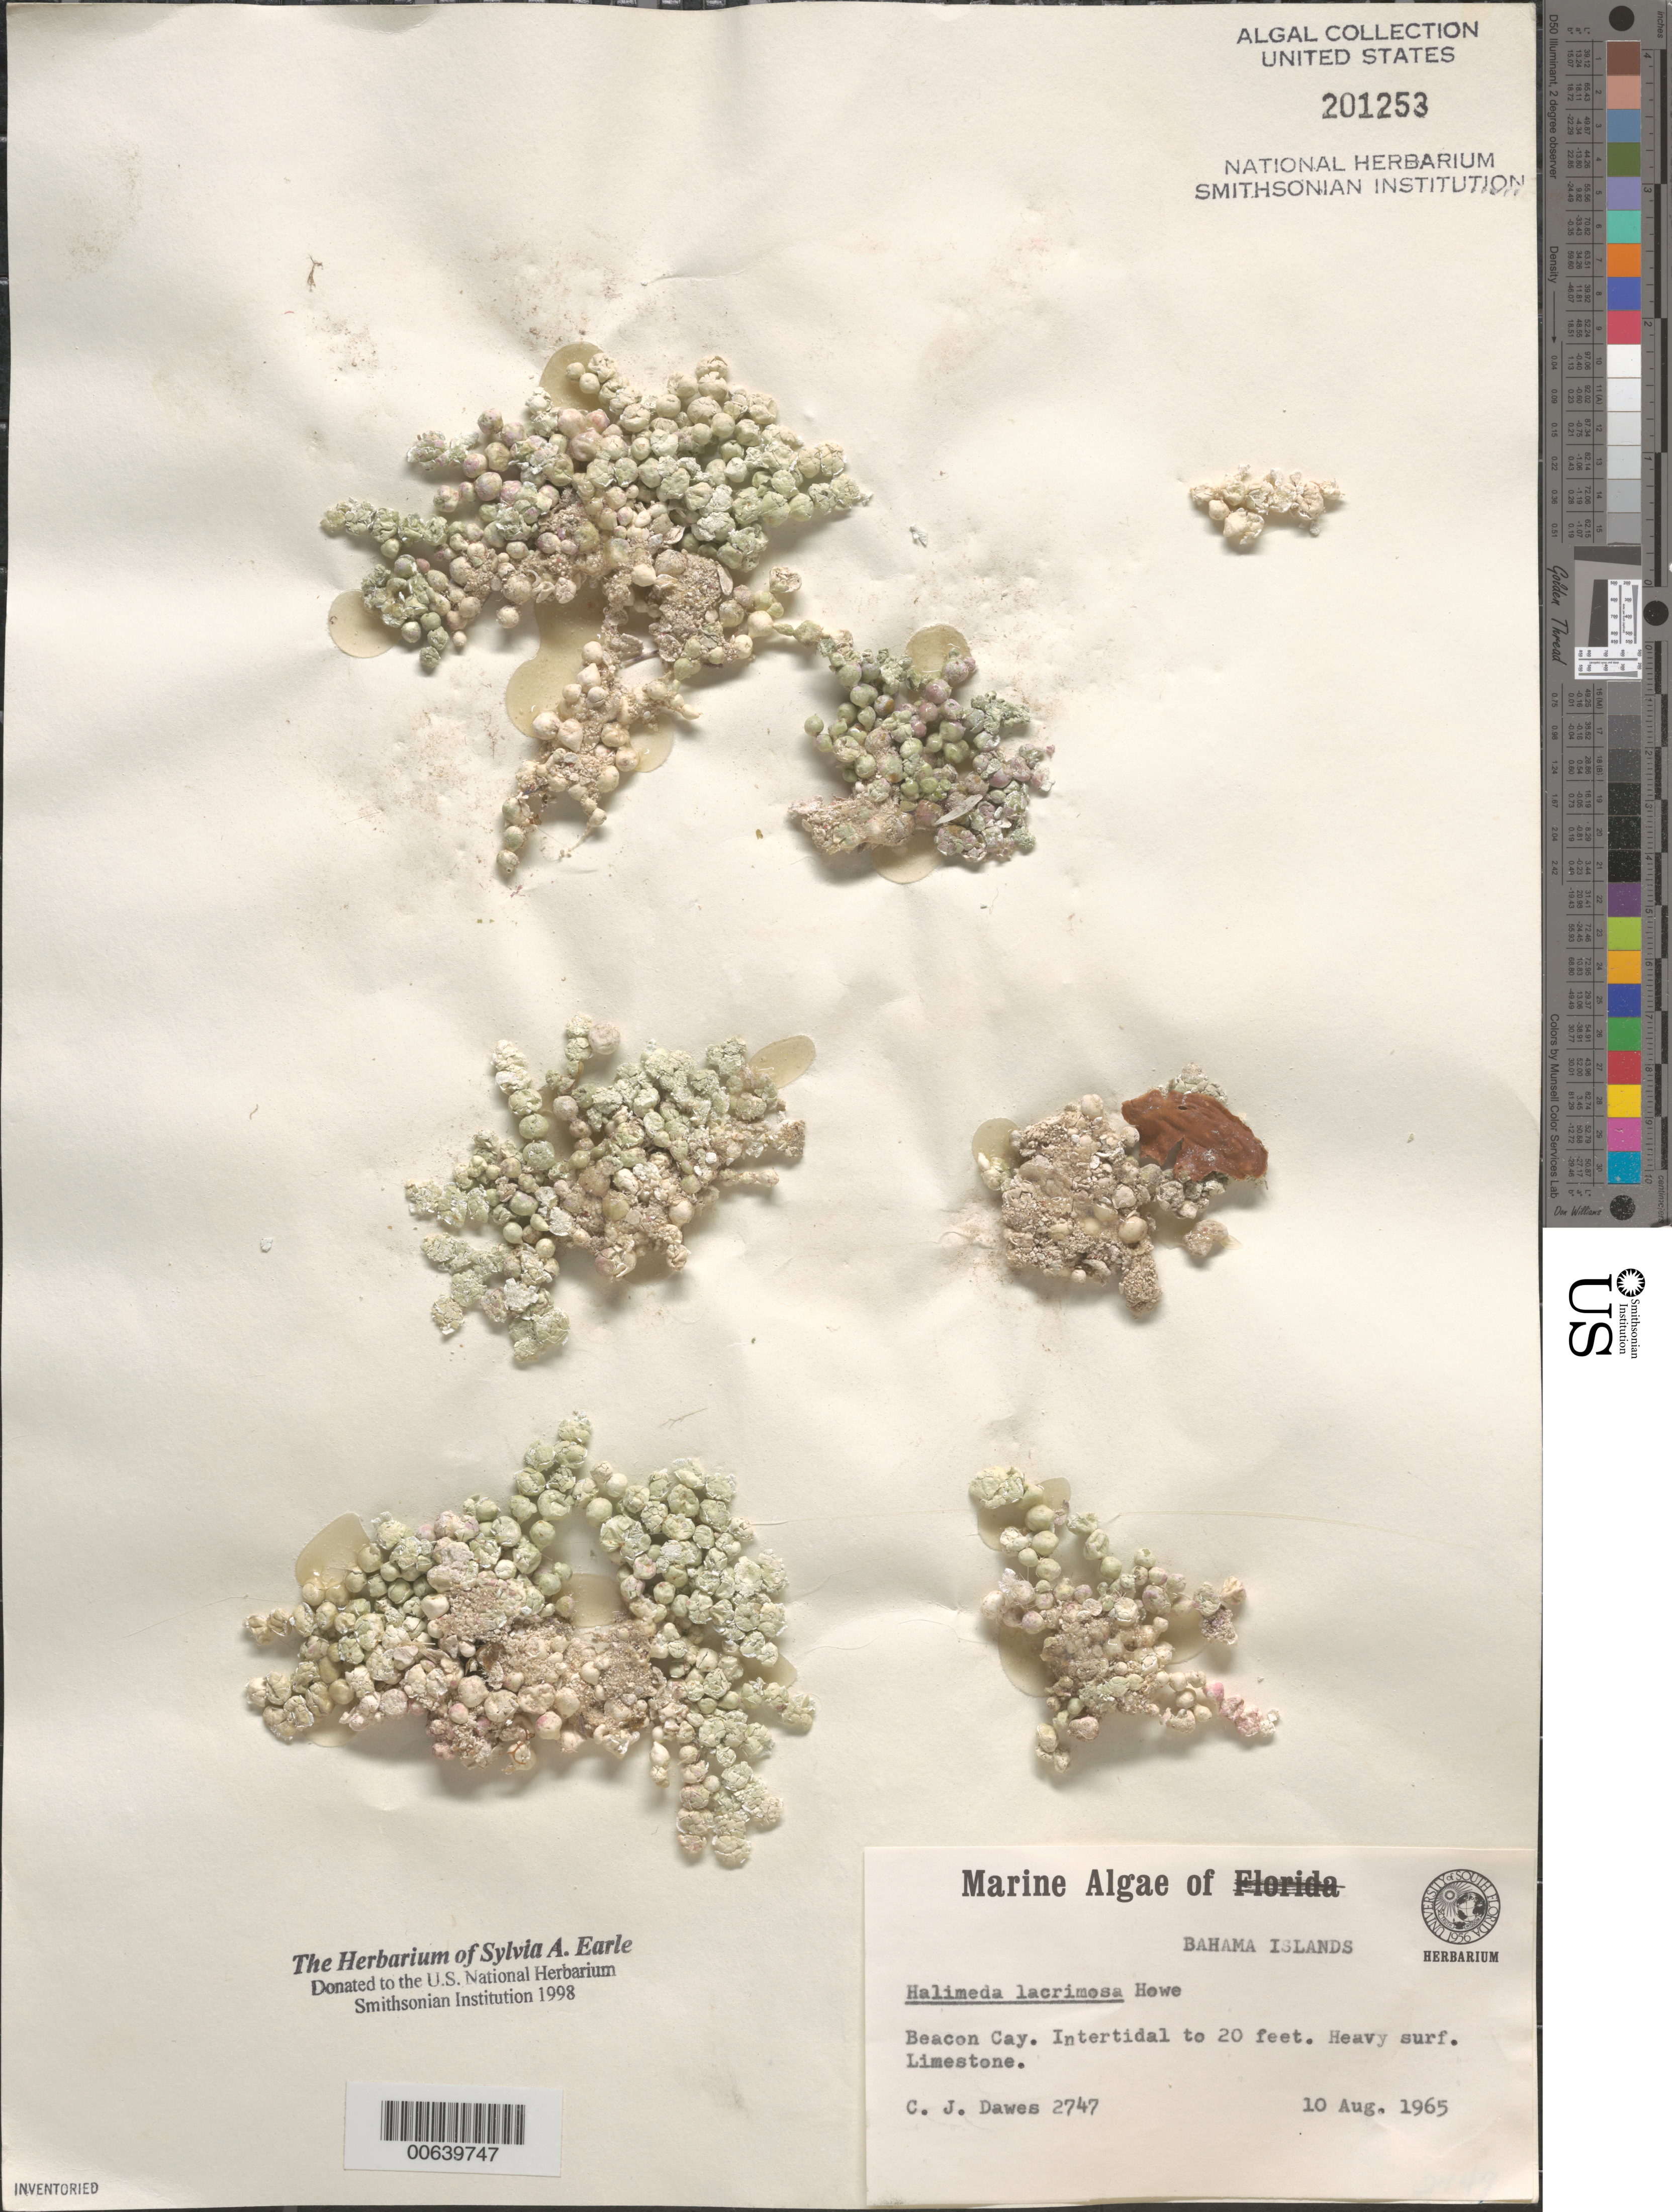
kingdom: Plantae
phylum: Chlorophyta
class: Ulvophyceae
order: Bryopsidales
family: Halimedaceae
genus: Halimeda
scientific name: Halimeda lacrimosa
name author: M. Howe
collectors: C. Dawes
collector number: Cjd 2747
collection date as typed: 10 Aug 1965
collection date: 1965-08-10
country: Bahamas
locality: Beacon cay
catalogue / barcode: US 201253